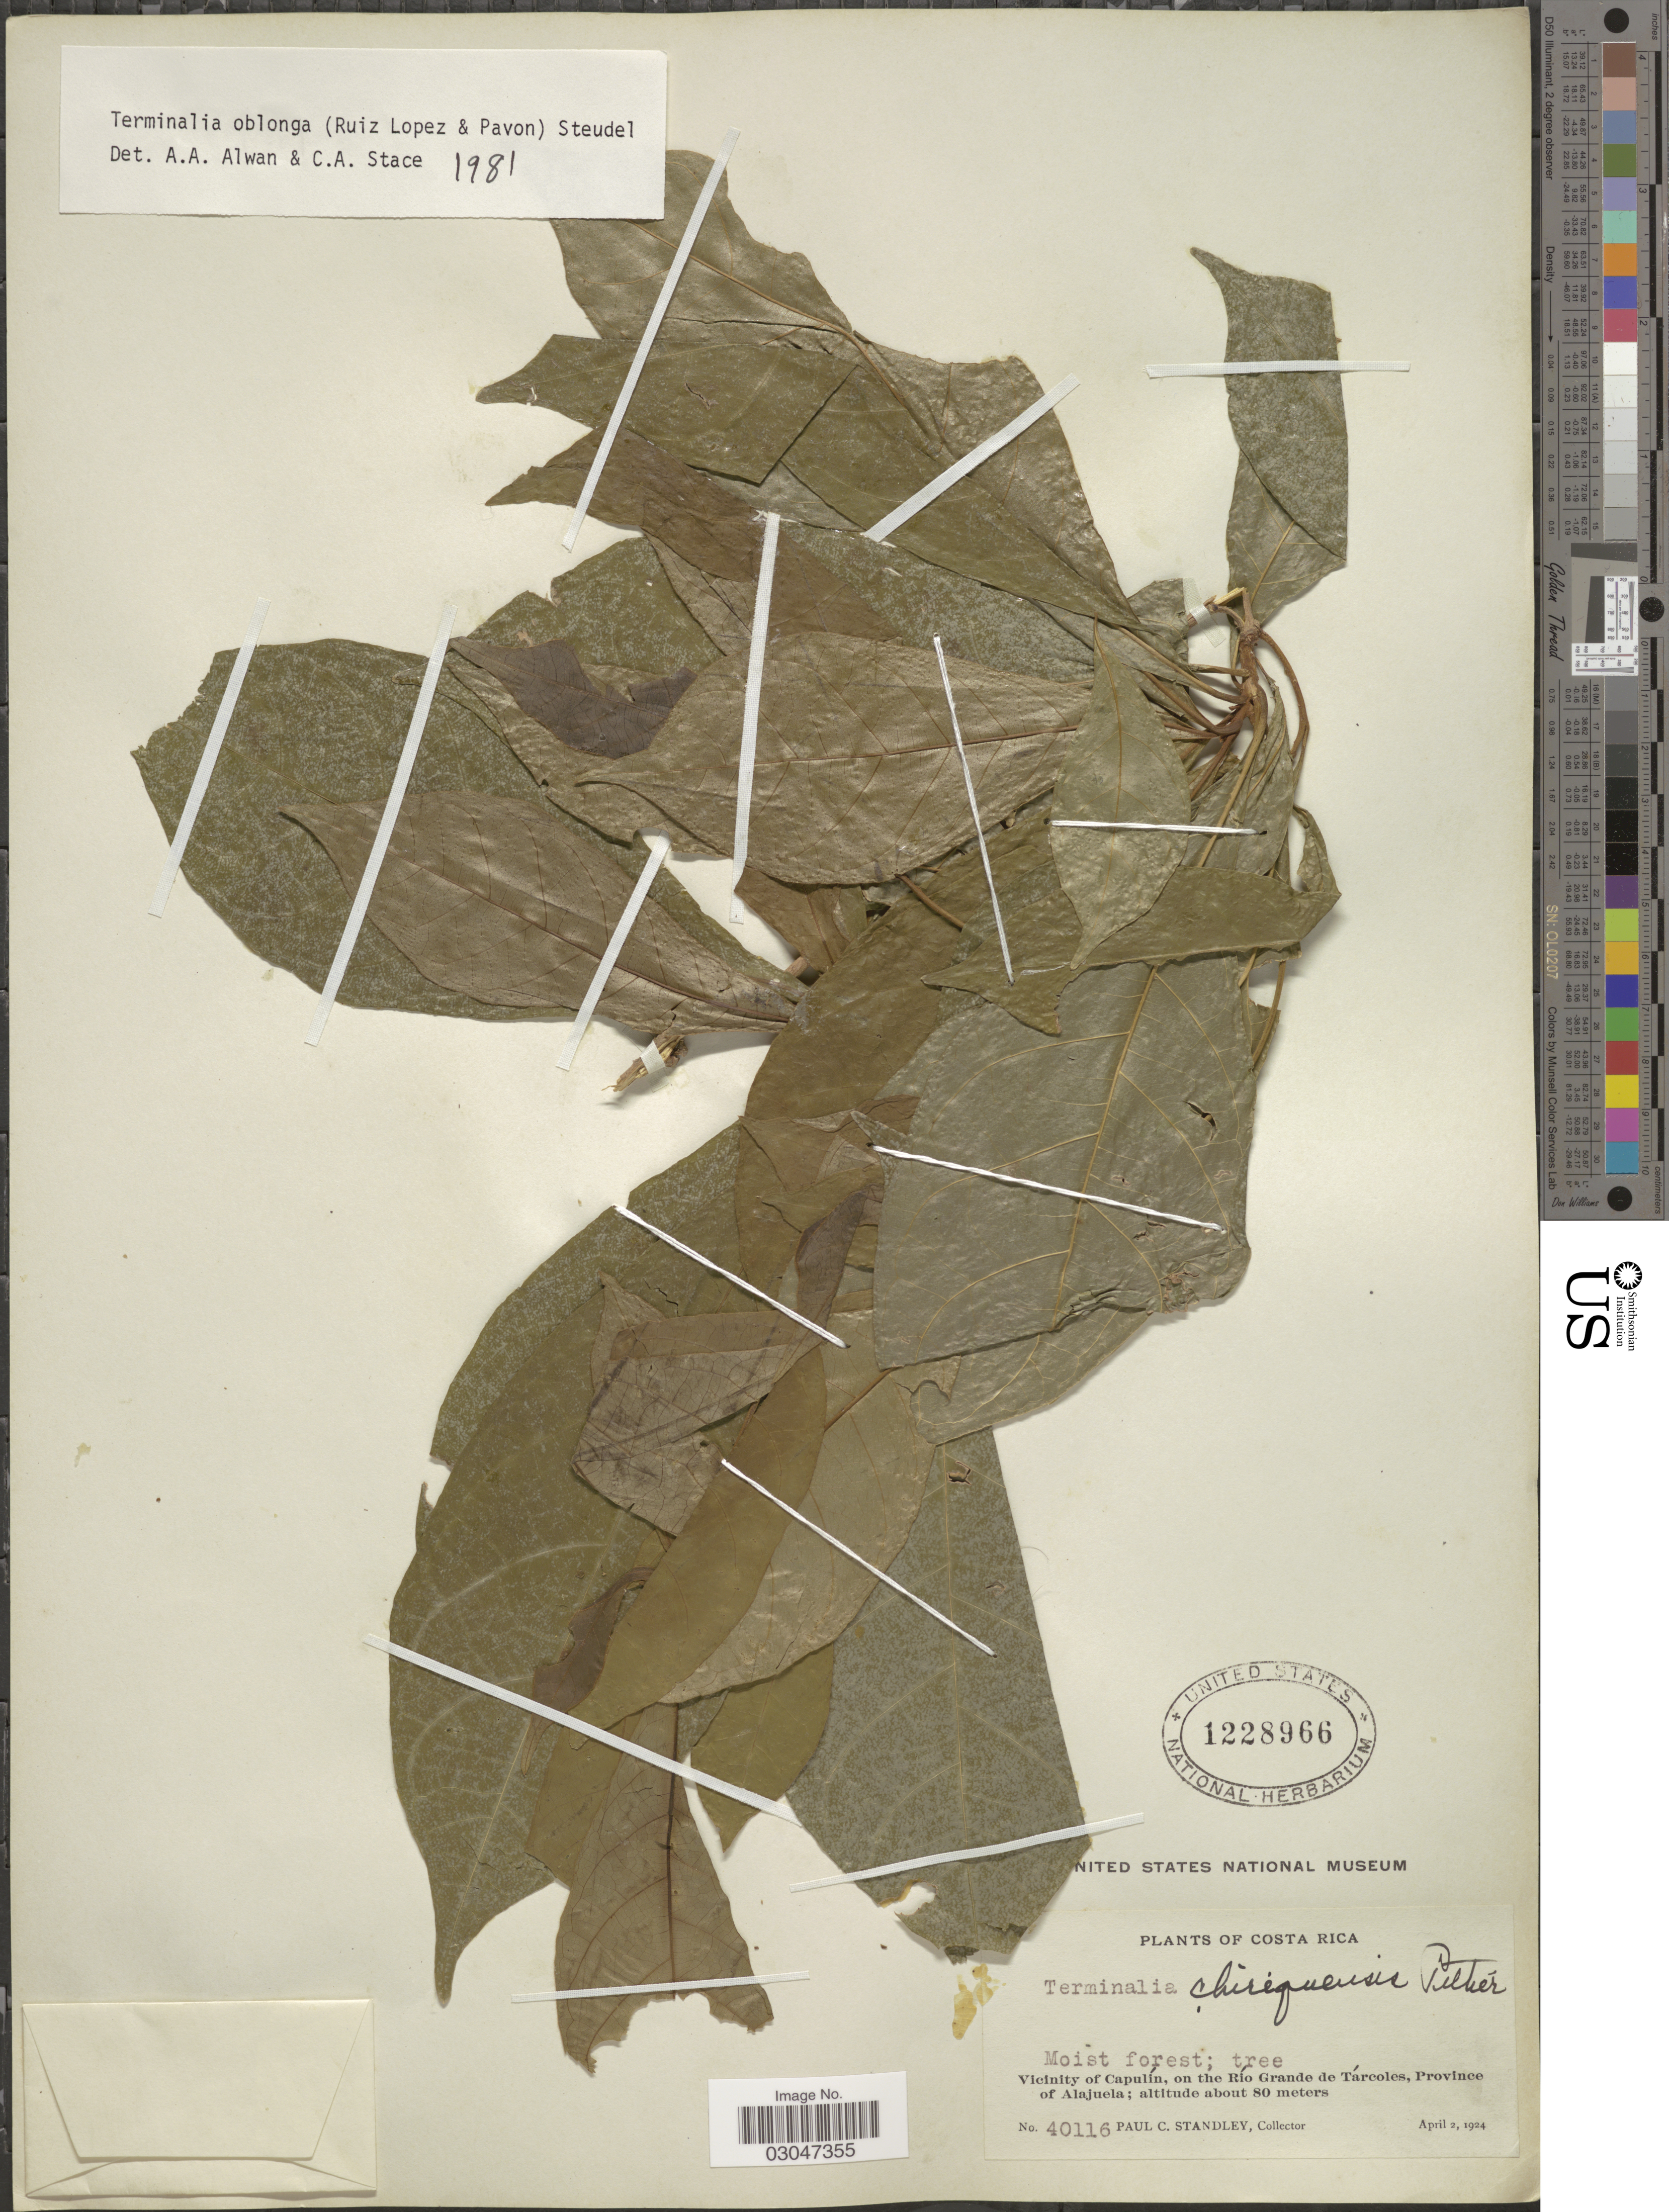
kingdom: Plantae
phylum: Tracheophyta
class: Magnoliopsida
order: Myrtales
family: Combretaceae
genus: Terminalia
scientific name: Terminalia oblonga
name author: (Ruiz & Pav.) Steud.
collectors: P. C. Standley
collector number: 40116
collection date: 1924-04-02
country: Costa Rica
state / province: Alajuela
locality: Vicinity of Capulín, on the Río Grande de Tárcoles.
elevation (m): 80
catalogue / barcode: US 1228966